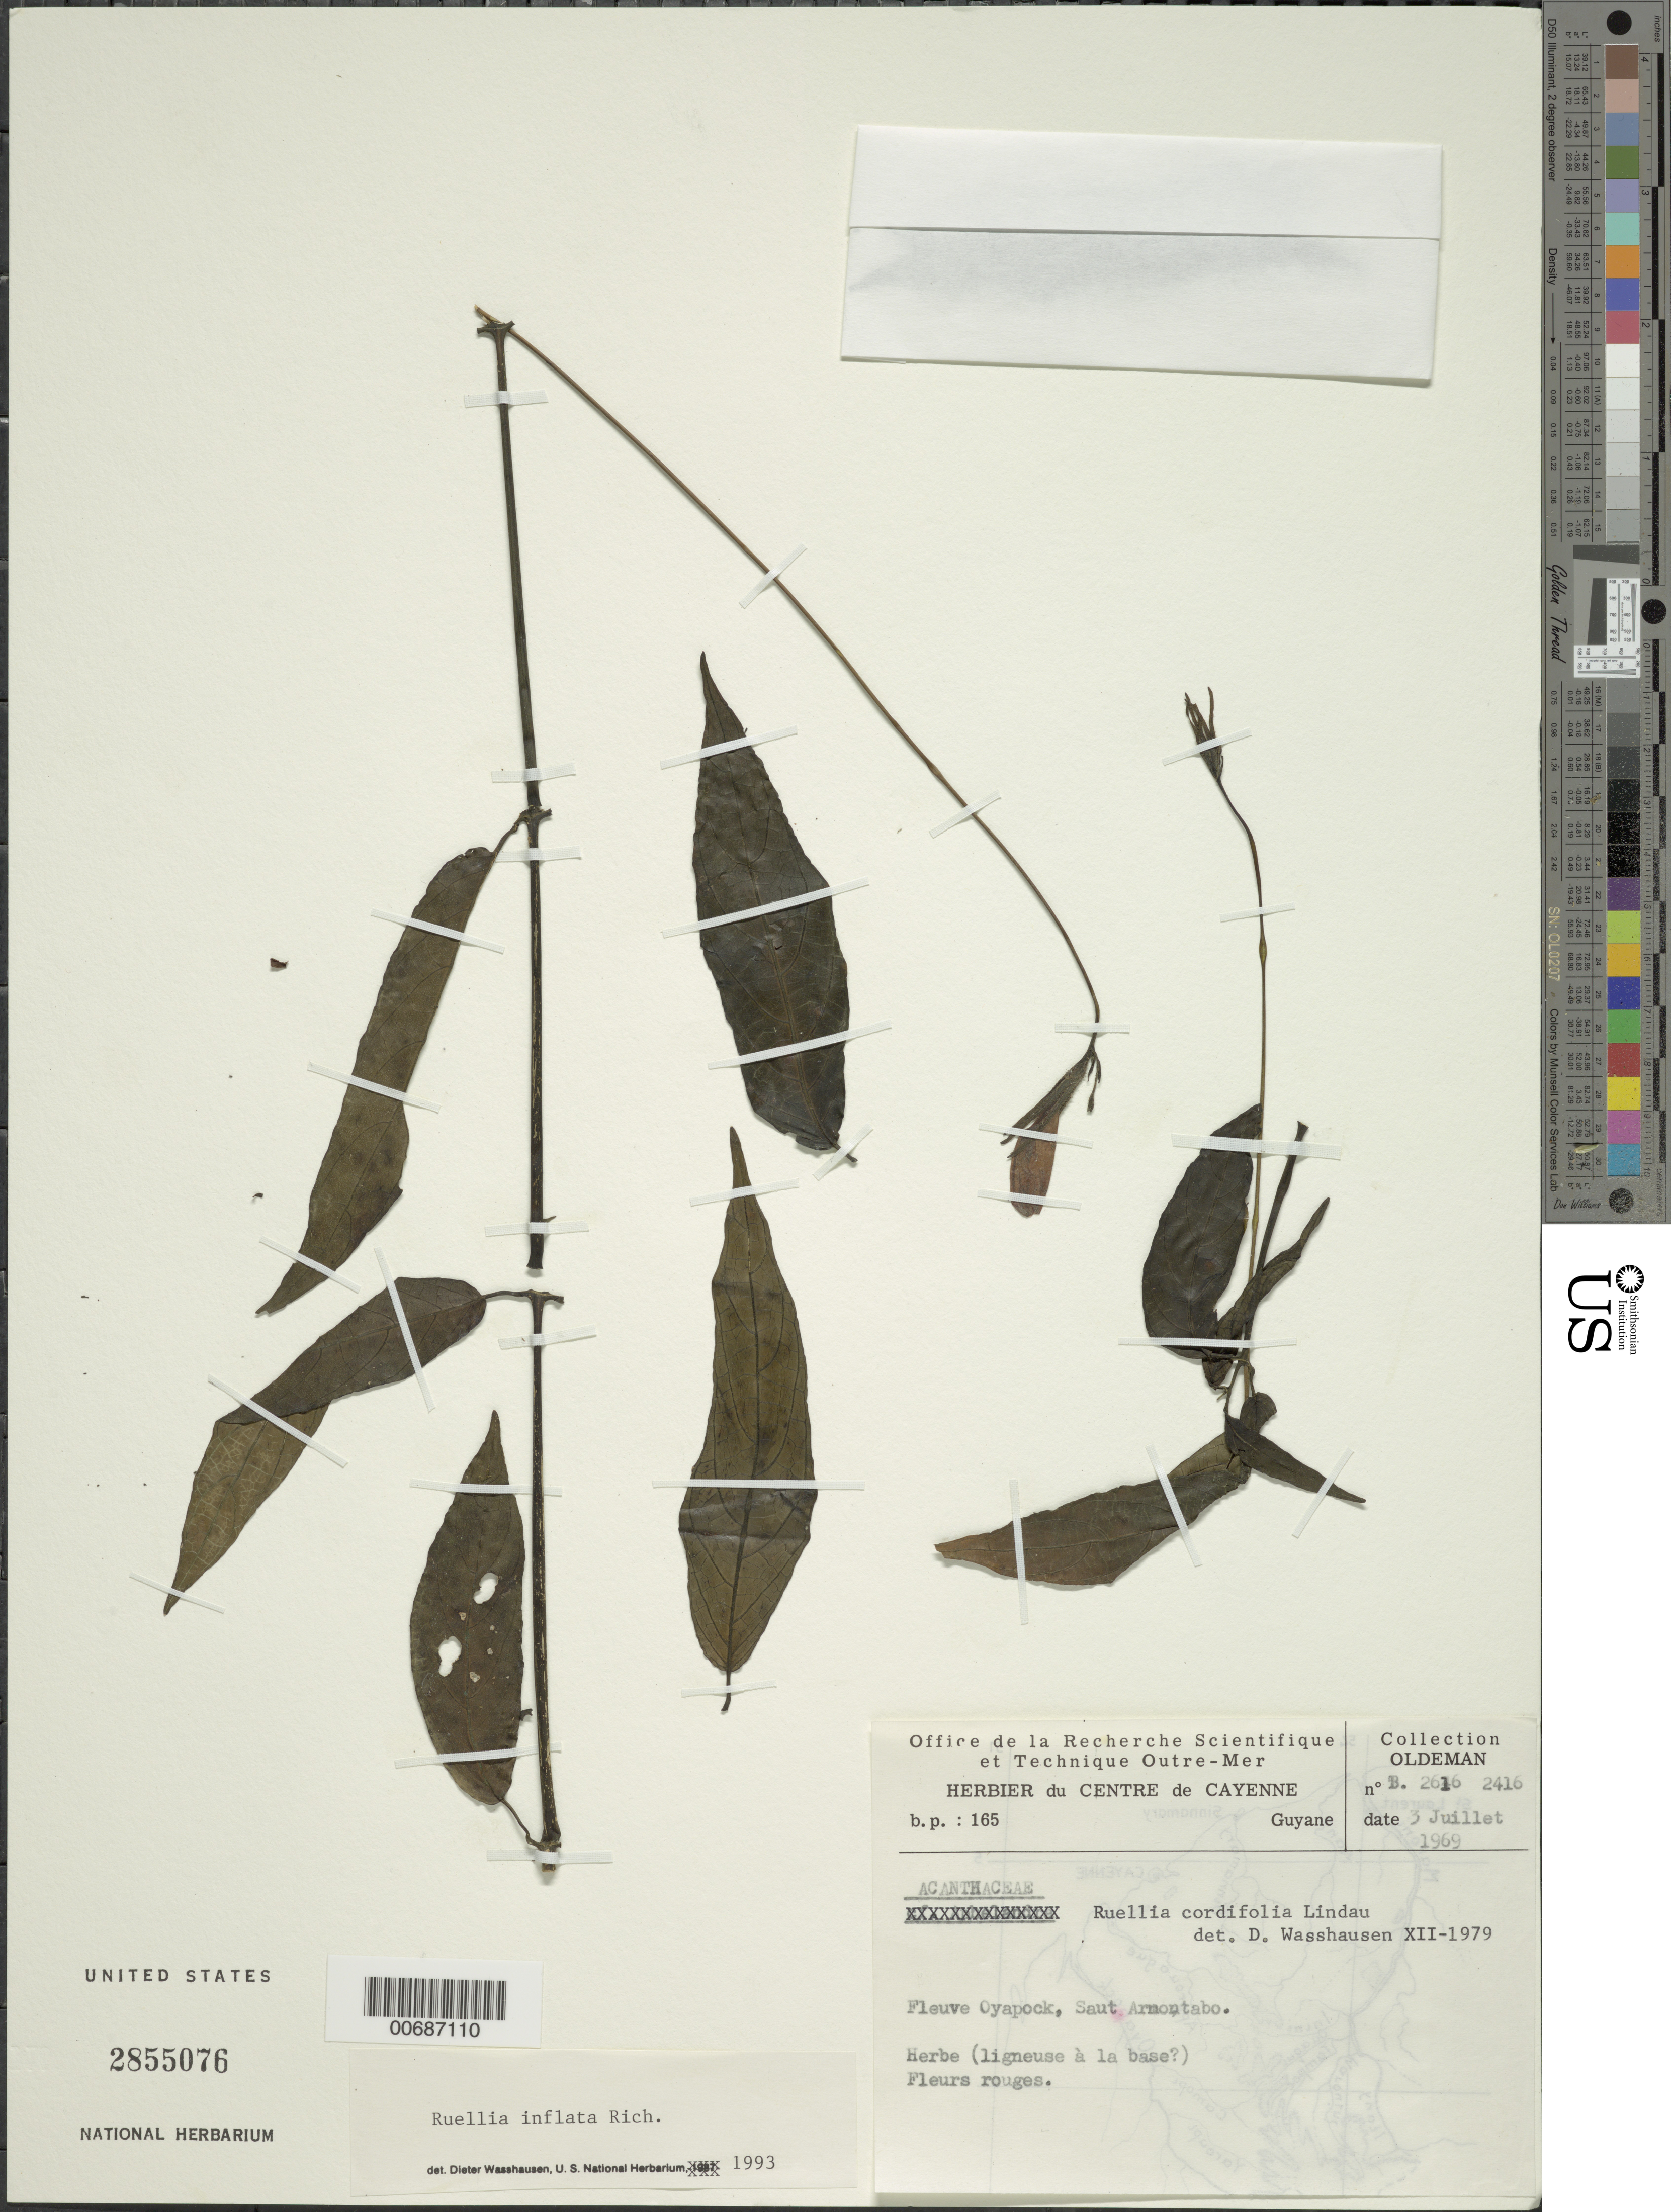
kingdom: Plantae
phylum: Tracheophyta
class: Magnoliopsida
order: Lamiales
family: Acanthaceae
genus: Ruellia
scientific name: Ruellia inflata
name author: Rich.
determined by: Wasshausen, Dieter C., (BOT), Smithsonian Institution - National Museum of Natural History (UNITED STATES)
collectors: R. Oldeman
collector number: B 2416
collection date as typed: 3-Jul-69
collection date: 1969-07-03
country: French Guiana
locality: Fleuve Oyapock, crique Armenibo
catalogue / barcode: US 2855076